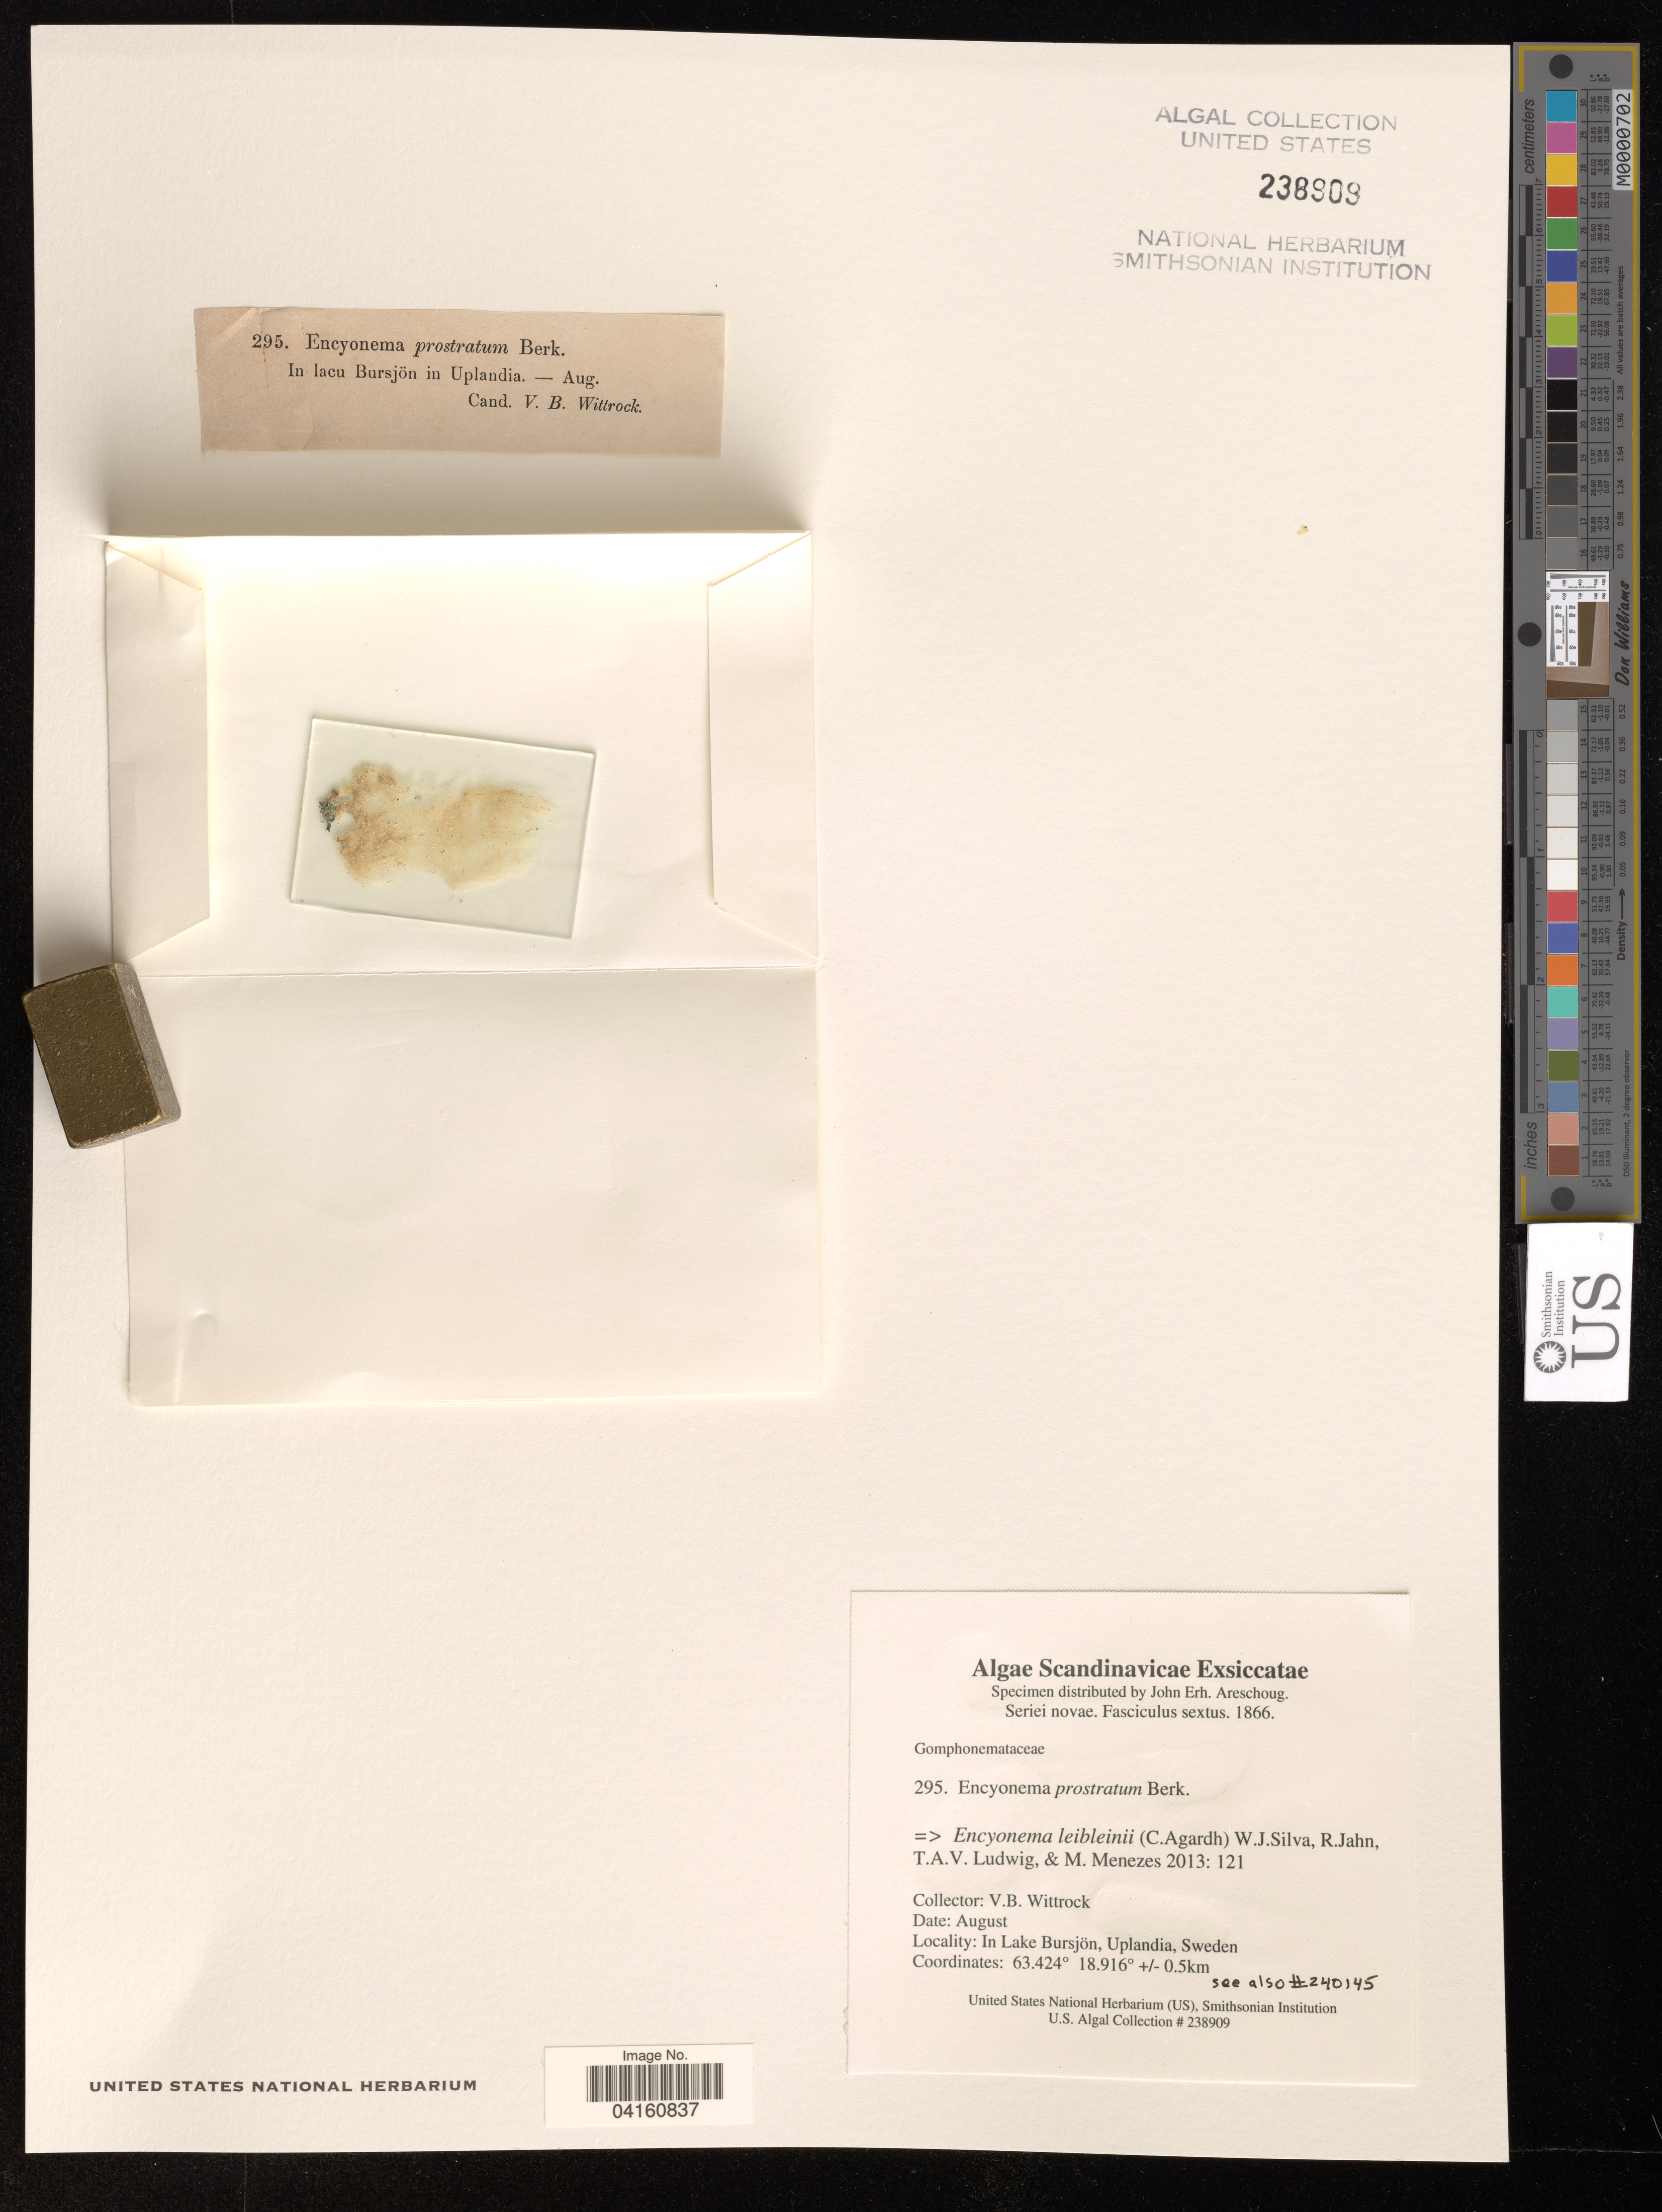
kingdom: Chromista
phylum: Ochrophyta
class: Bacillariophyceae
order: Cymbellales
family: Cymbellaceae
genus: Encyonema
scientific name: Encyonema leibleinii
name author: (C. Agardh) Silva et al.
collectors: V. B. Wittrock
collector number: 295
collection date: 1866-08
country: Sweden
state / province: Gavleborg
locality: Lake Bursjön, Uplandia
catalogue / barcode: US 238909